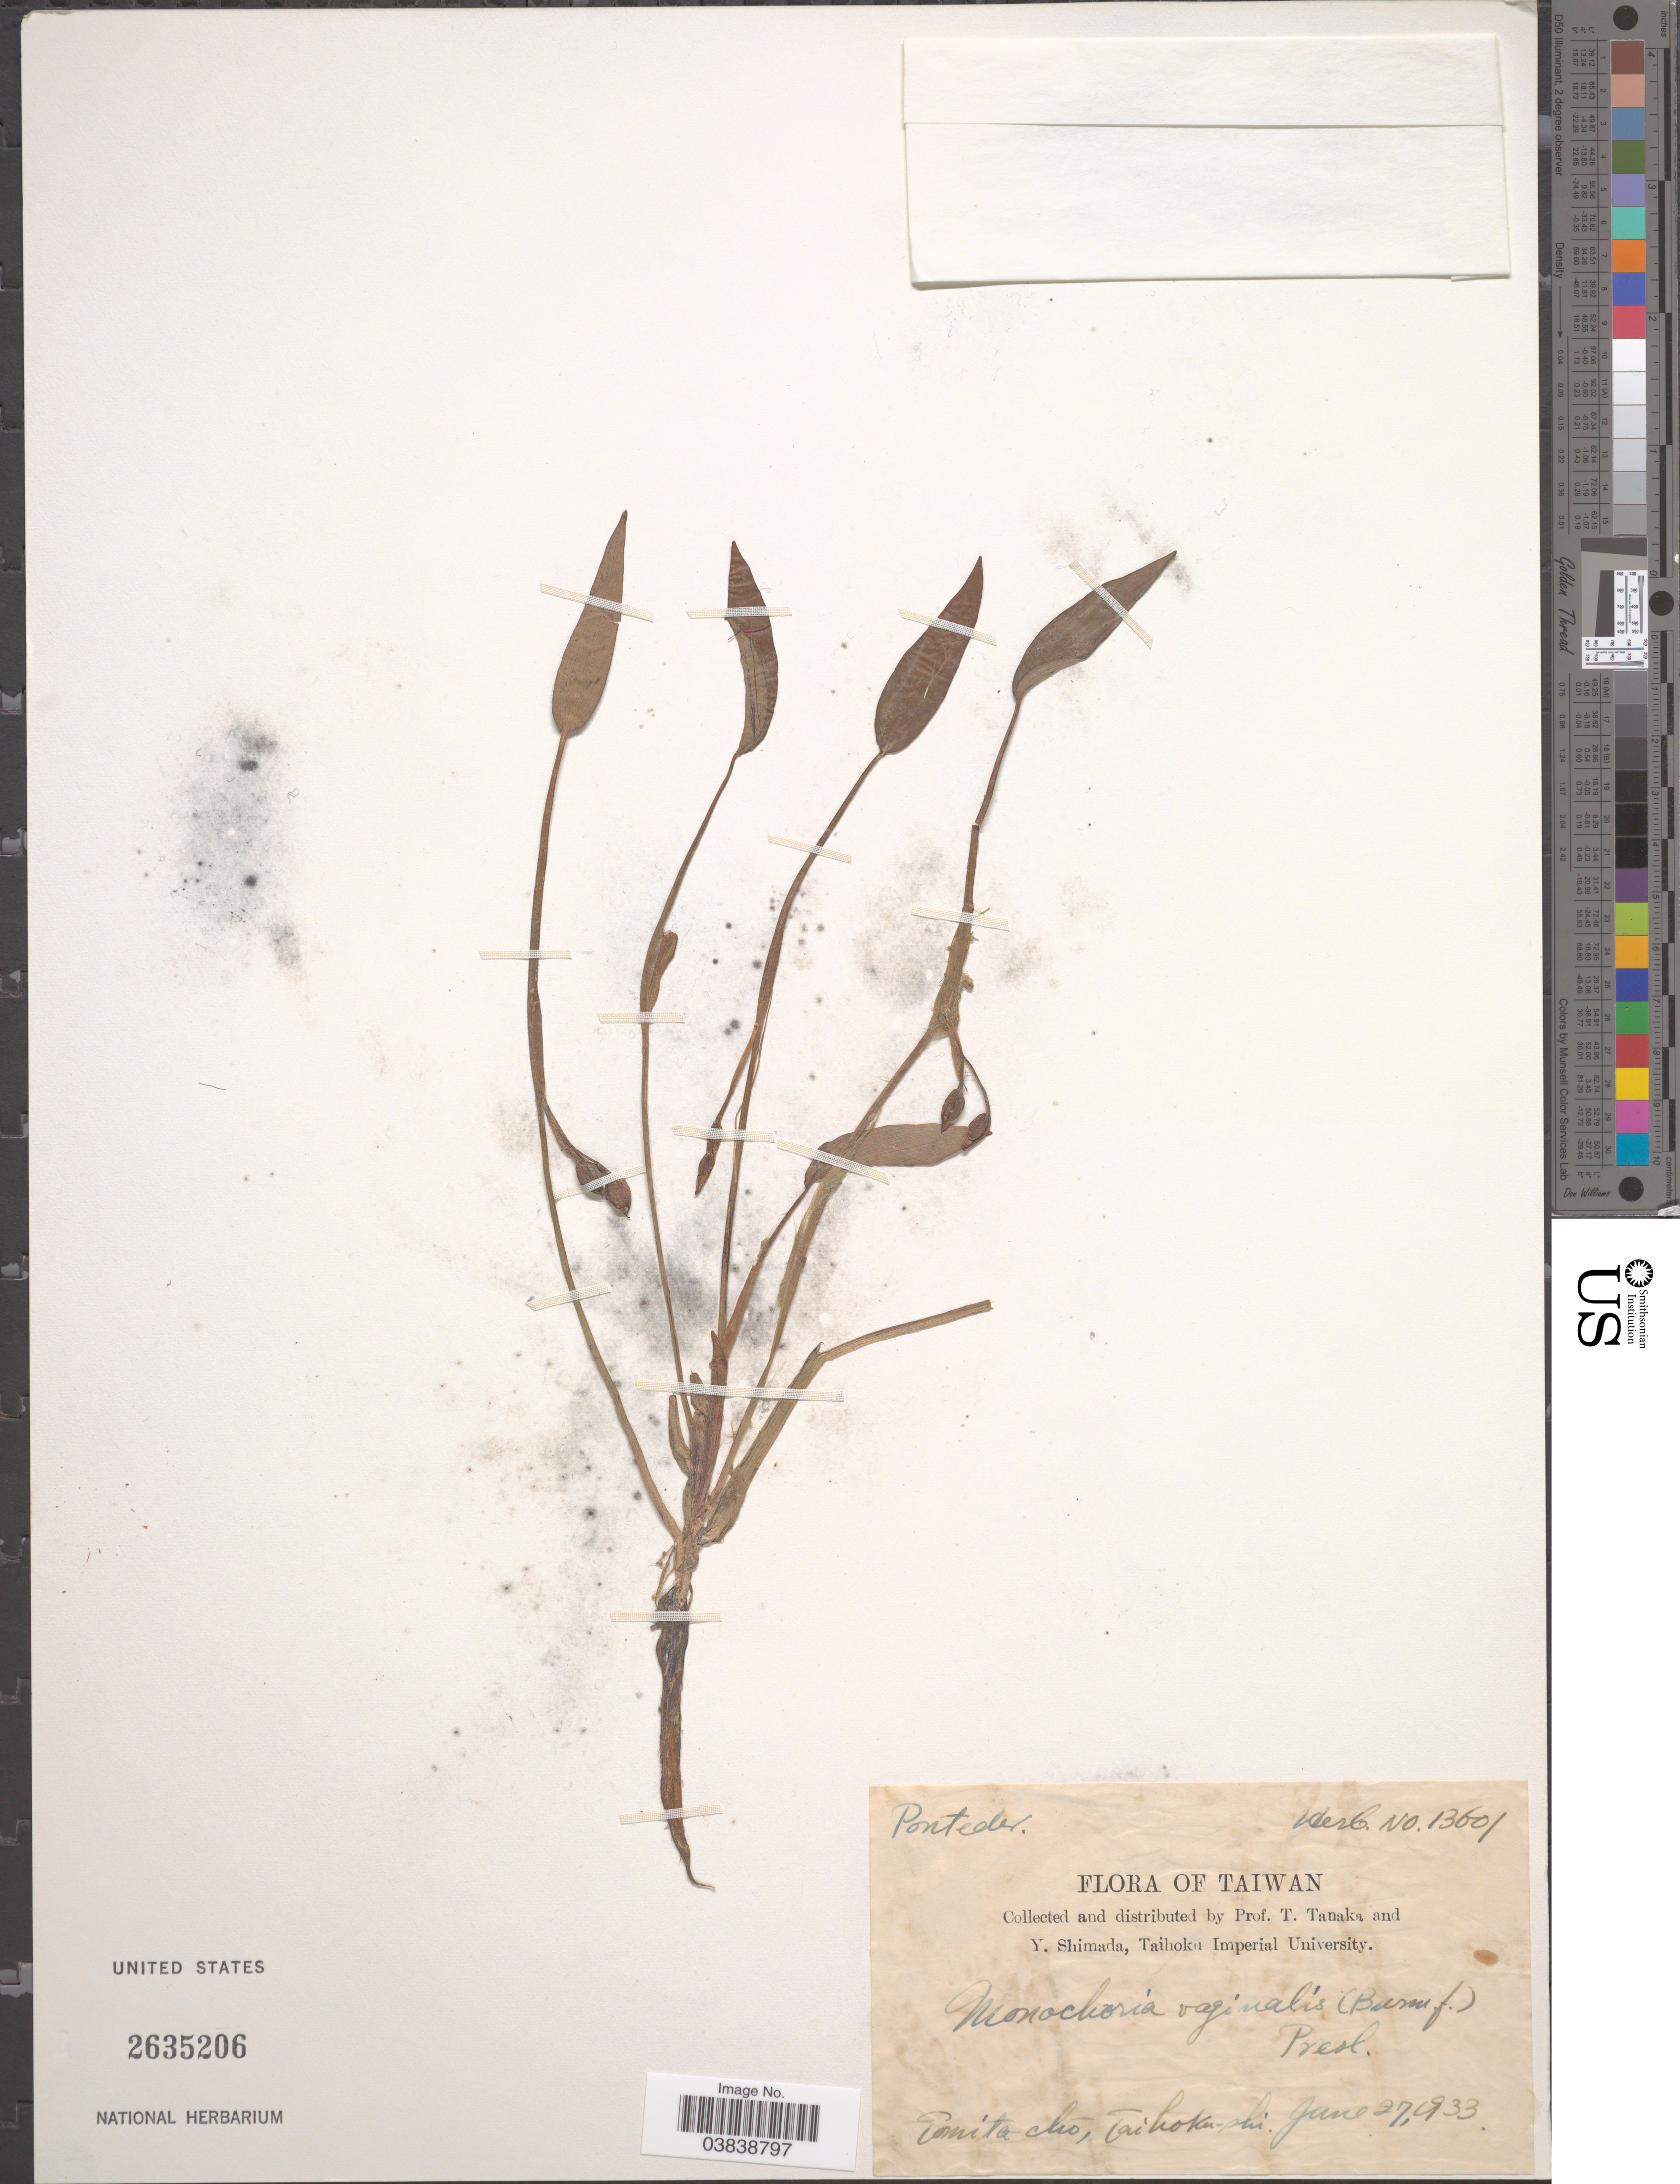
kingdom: Plantae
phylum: Tracheophyta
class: Liliopsida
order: Commelinales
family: Pontederiaceae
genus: Monochoria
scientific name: Monochoria vaginalis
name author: (Burm. f.) C. Presl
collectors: T. Tanaka & Y. Shimada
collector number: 13601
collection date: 1933-06-27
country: Taiwan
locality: Tomita-cho, Taihoku-shi.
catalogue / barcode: US 2635206